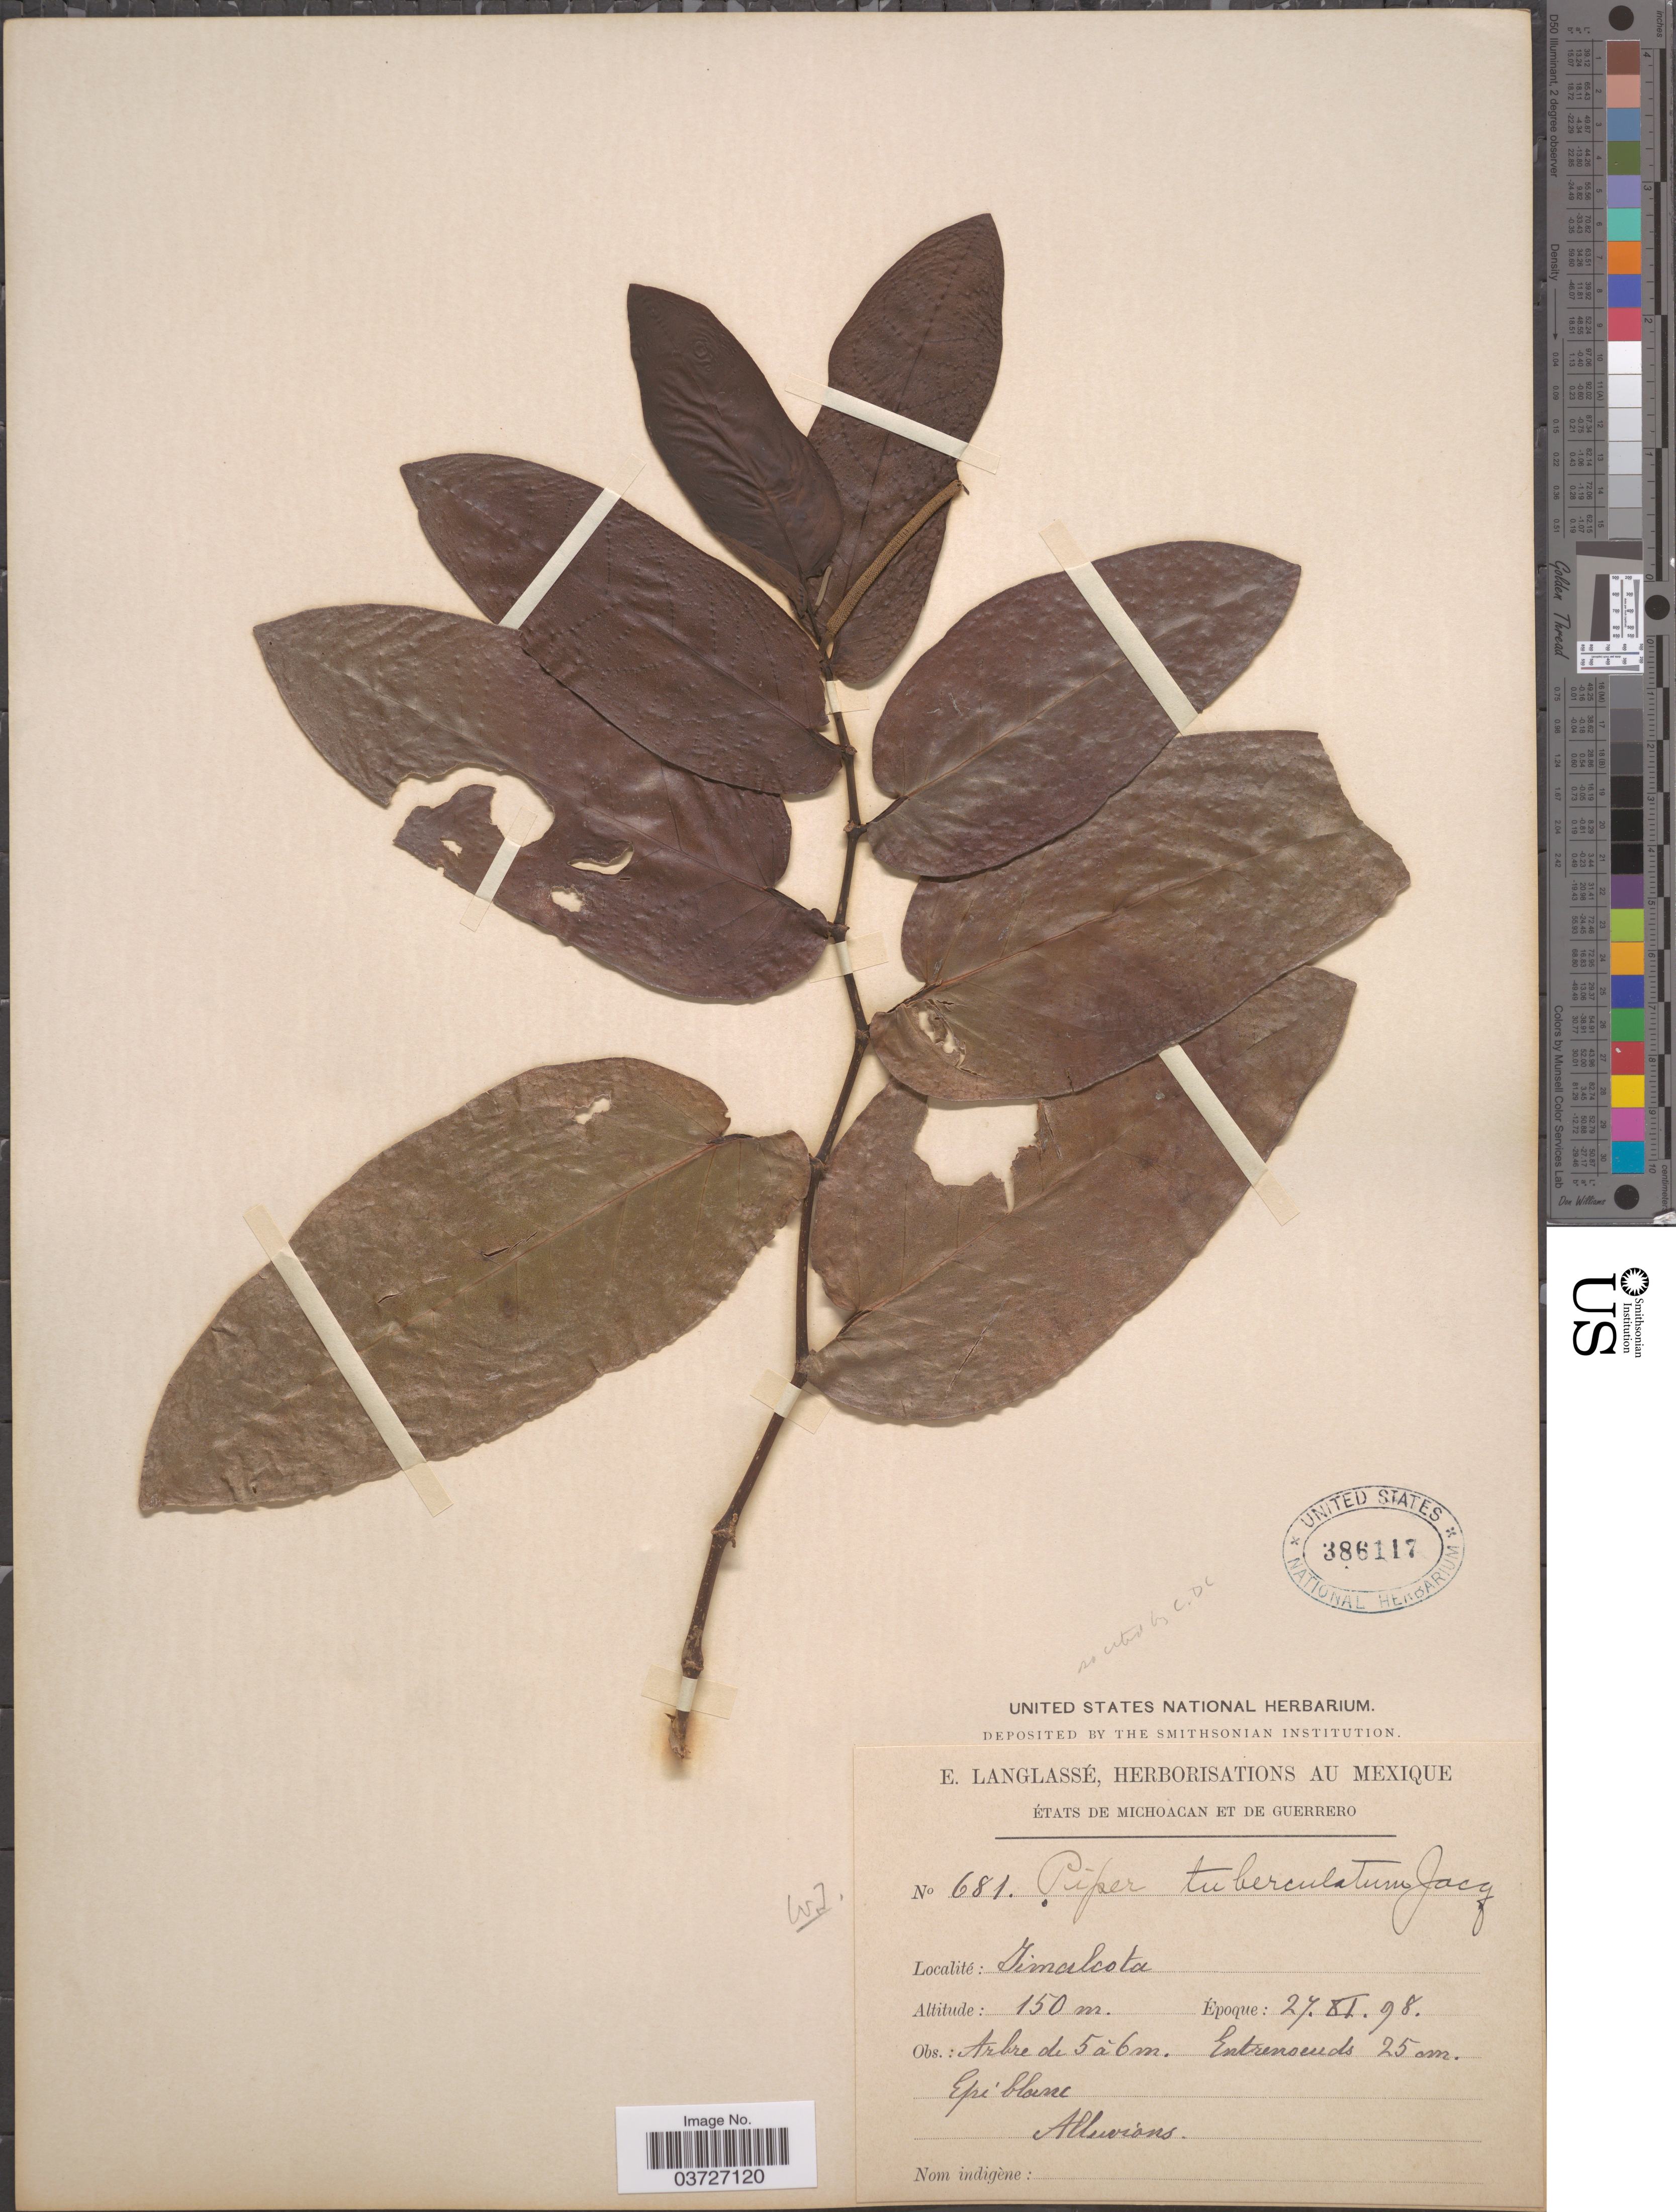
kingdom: Plantae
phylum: Tracheophyta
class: Magnoliopsida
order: Piperales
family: Piperaceae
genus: Piper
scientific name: Piper tuberculatum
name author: Jacq.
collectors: E. Langlassé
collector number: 681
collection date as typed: Transcribed d/m/y: 27/11/98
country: Mexico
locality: États de Michoacan et de Guerrero. Jimalcota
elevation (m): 150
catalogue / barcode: US 386117